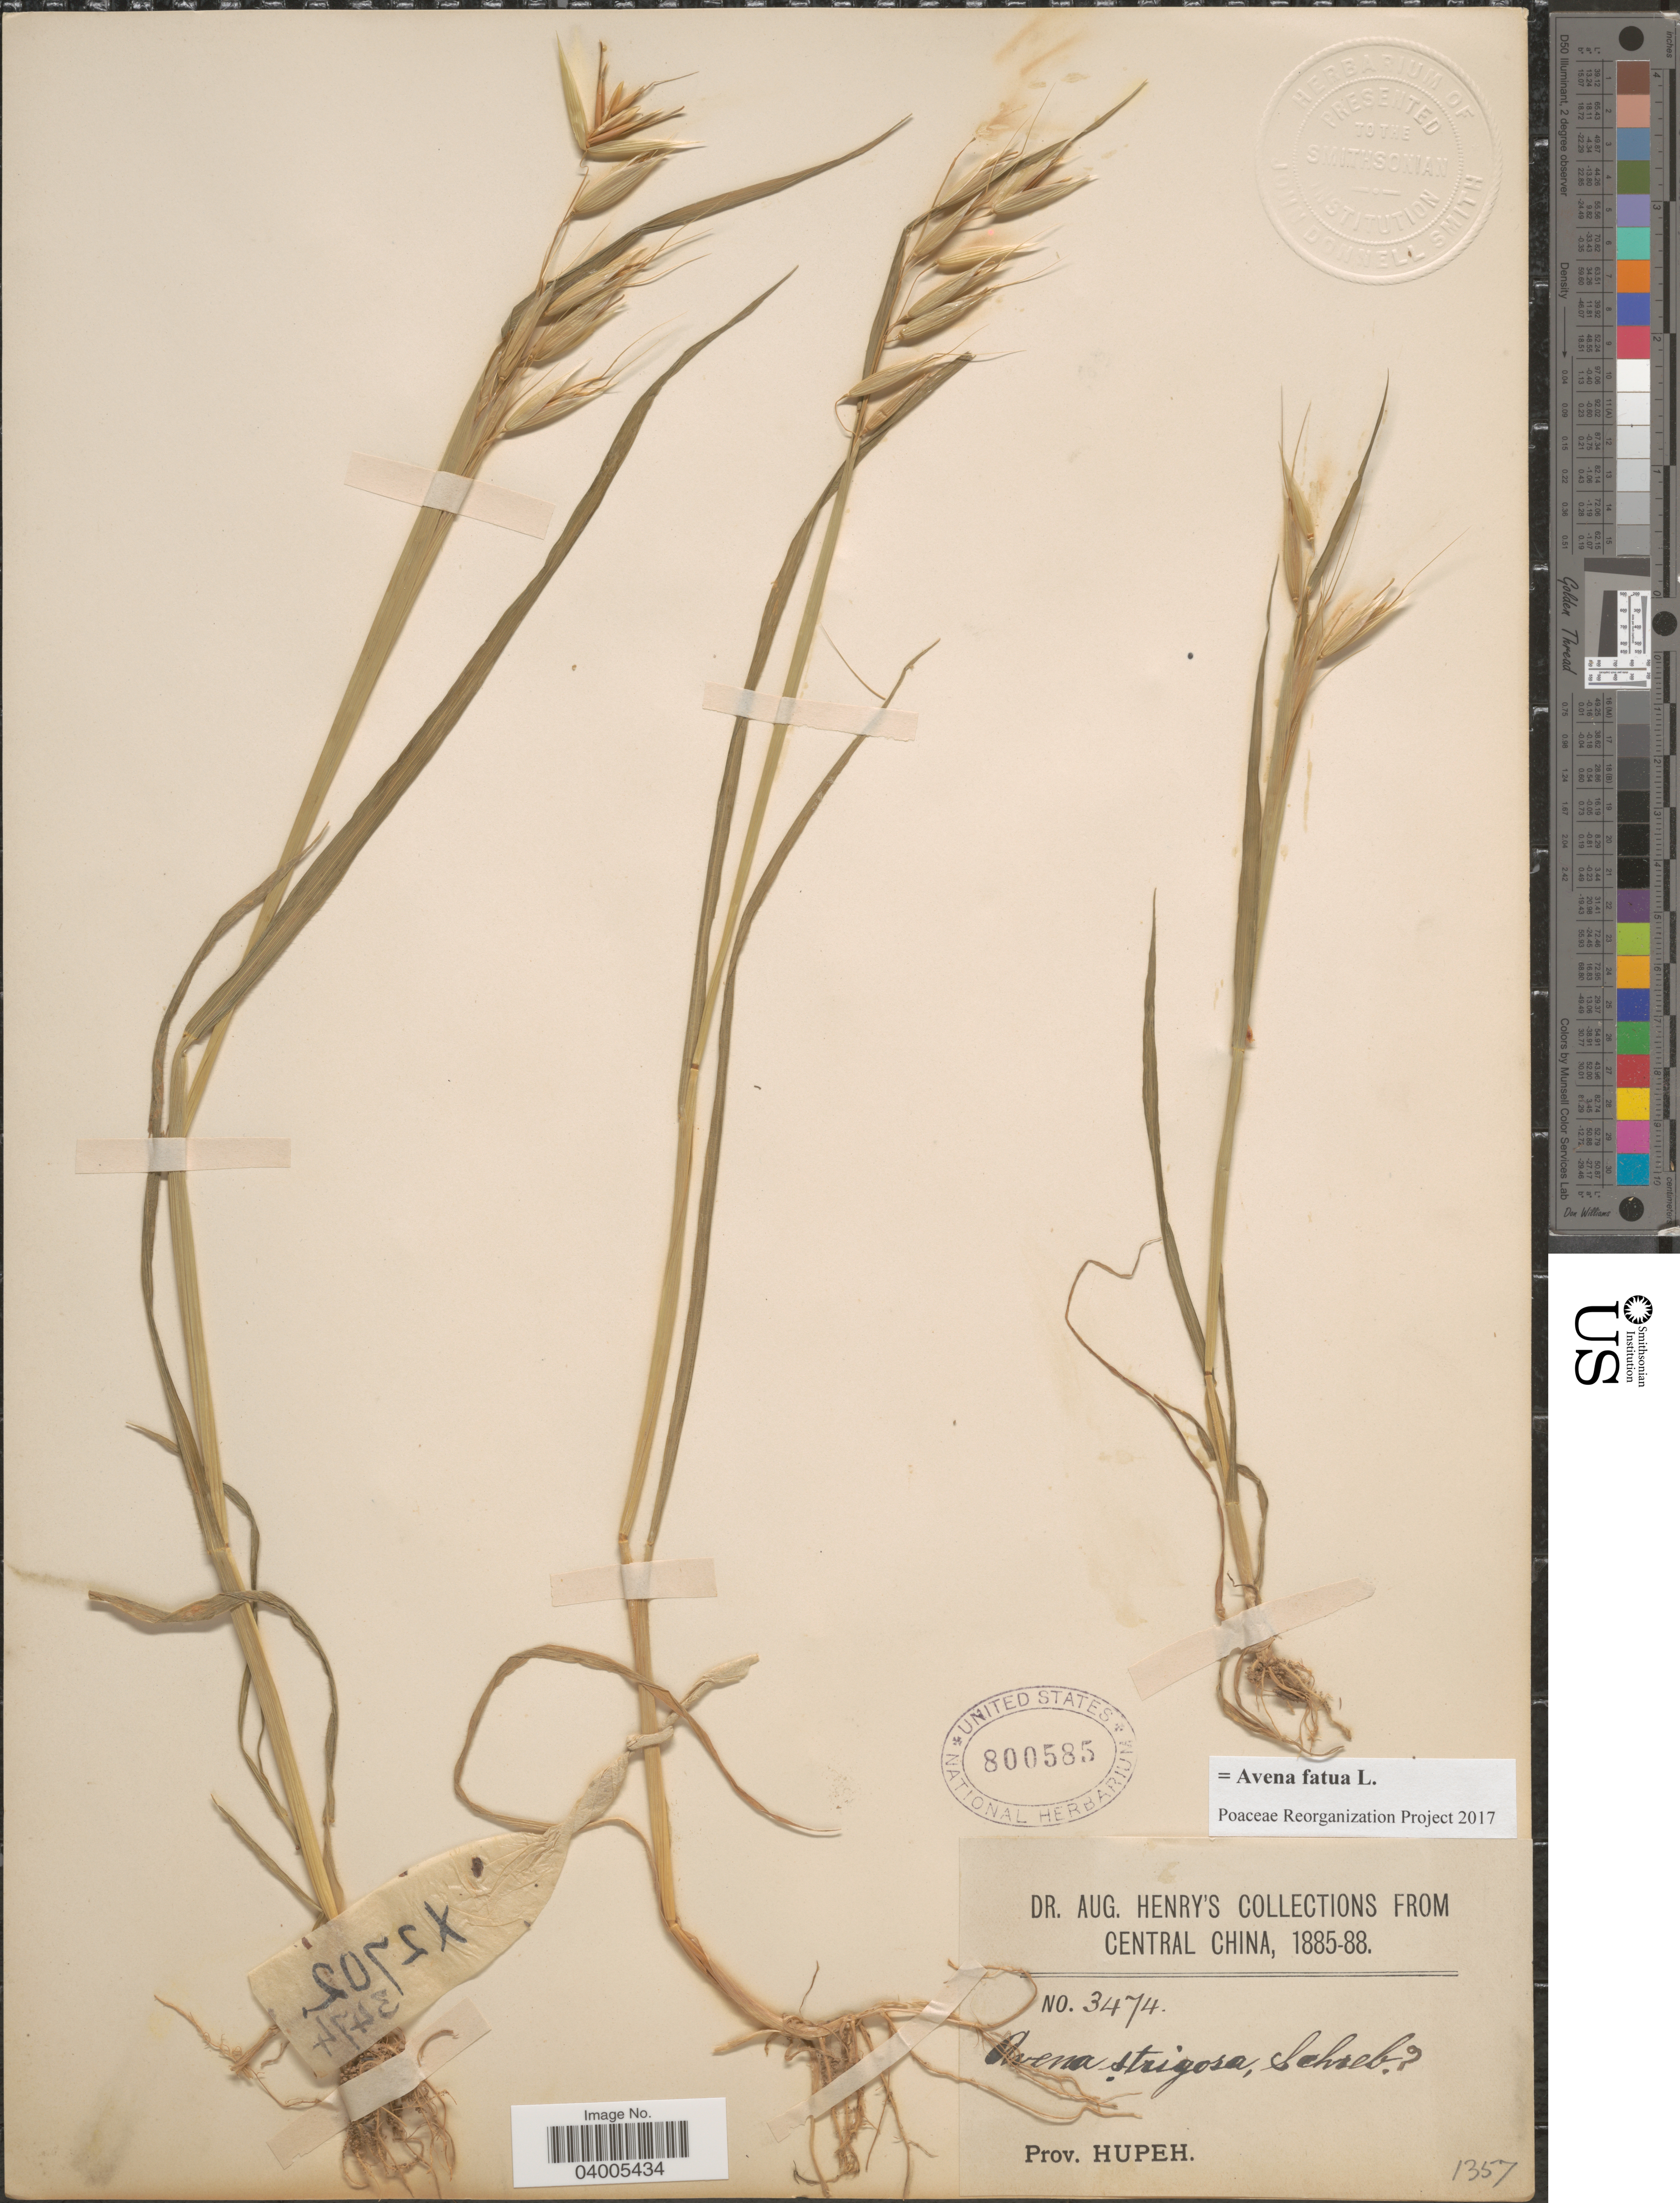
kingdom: Plantae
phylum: Tracheophyta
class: Liliopsida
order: Poales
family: Poaceae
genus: Avena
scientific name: Avena fatua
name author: L.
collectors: A. Henry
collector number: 3474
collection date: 1885/1888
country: China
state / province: Hubei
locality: Central China. Prov. Hupeh.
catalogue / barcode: US 800585